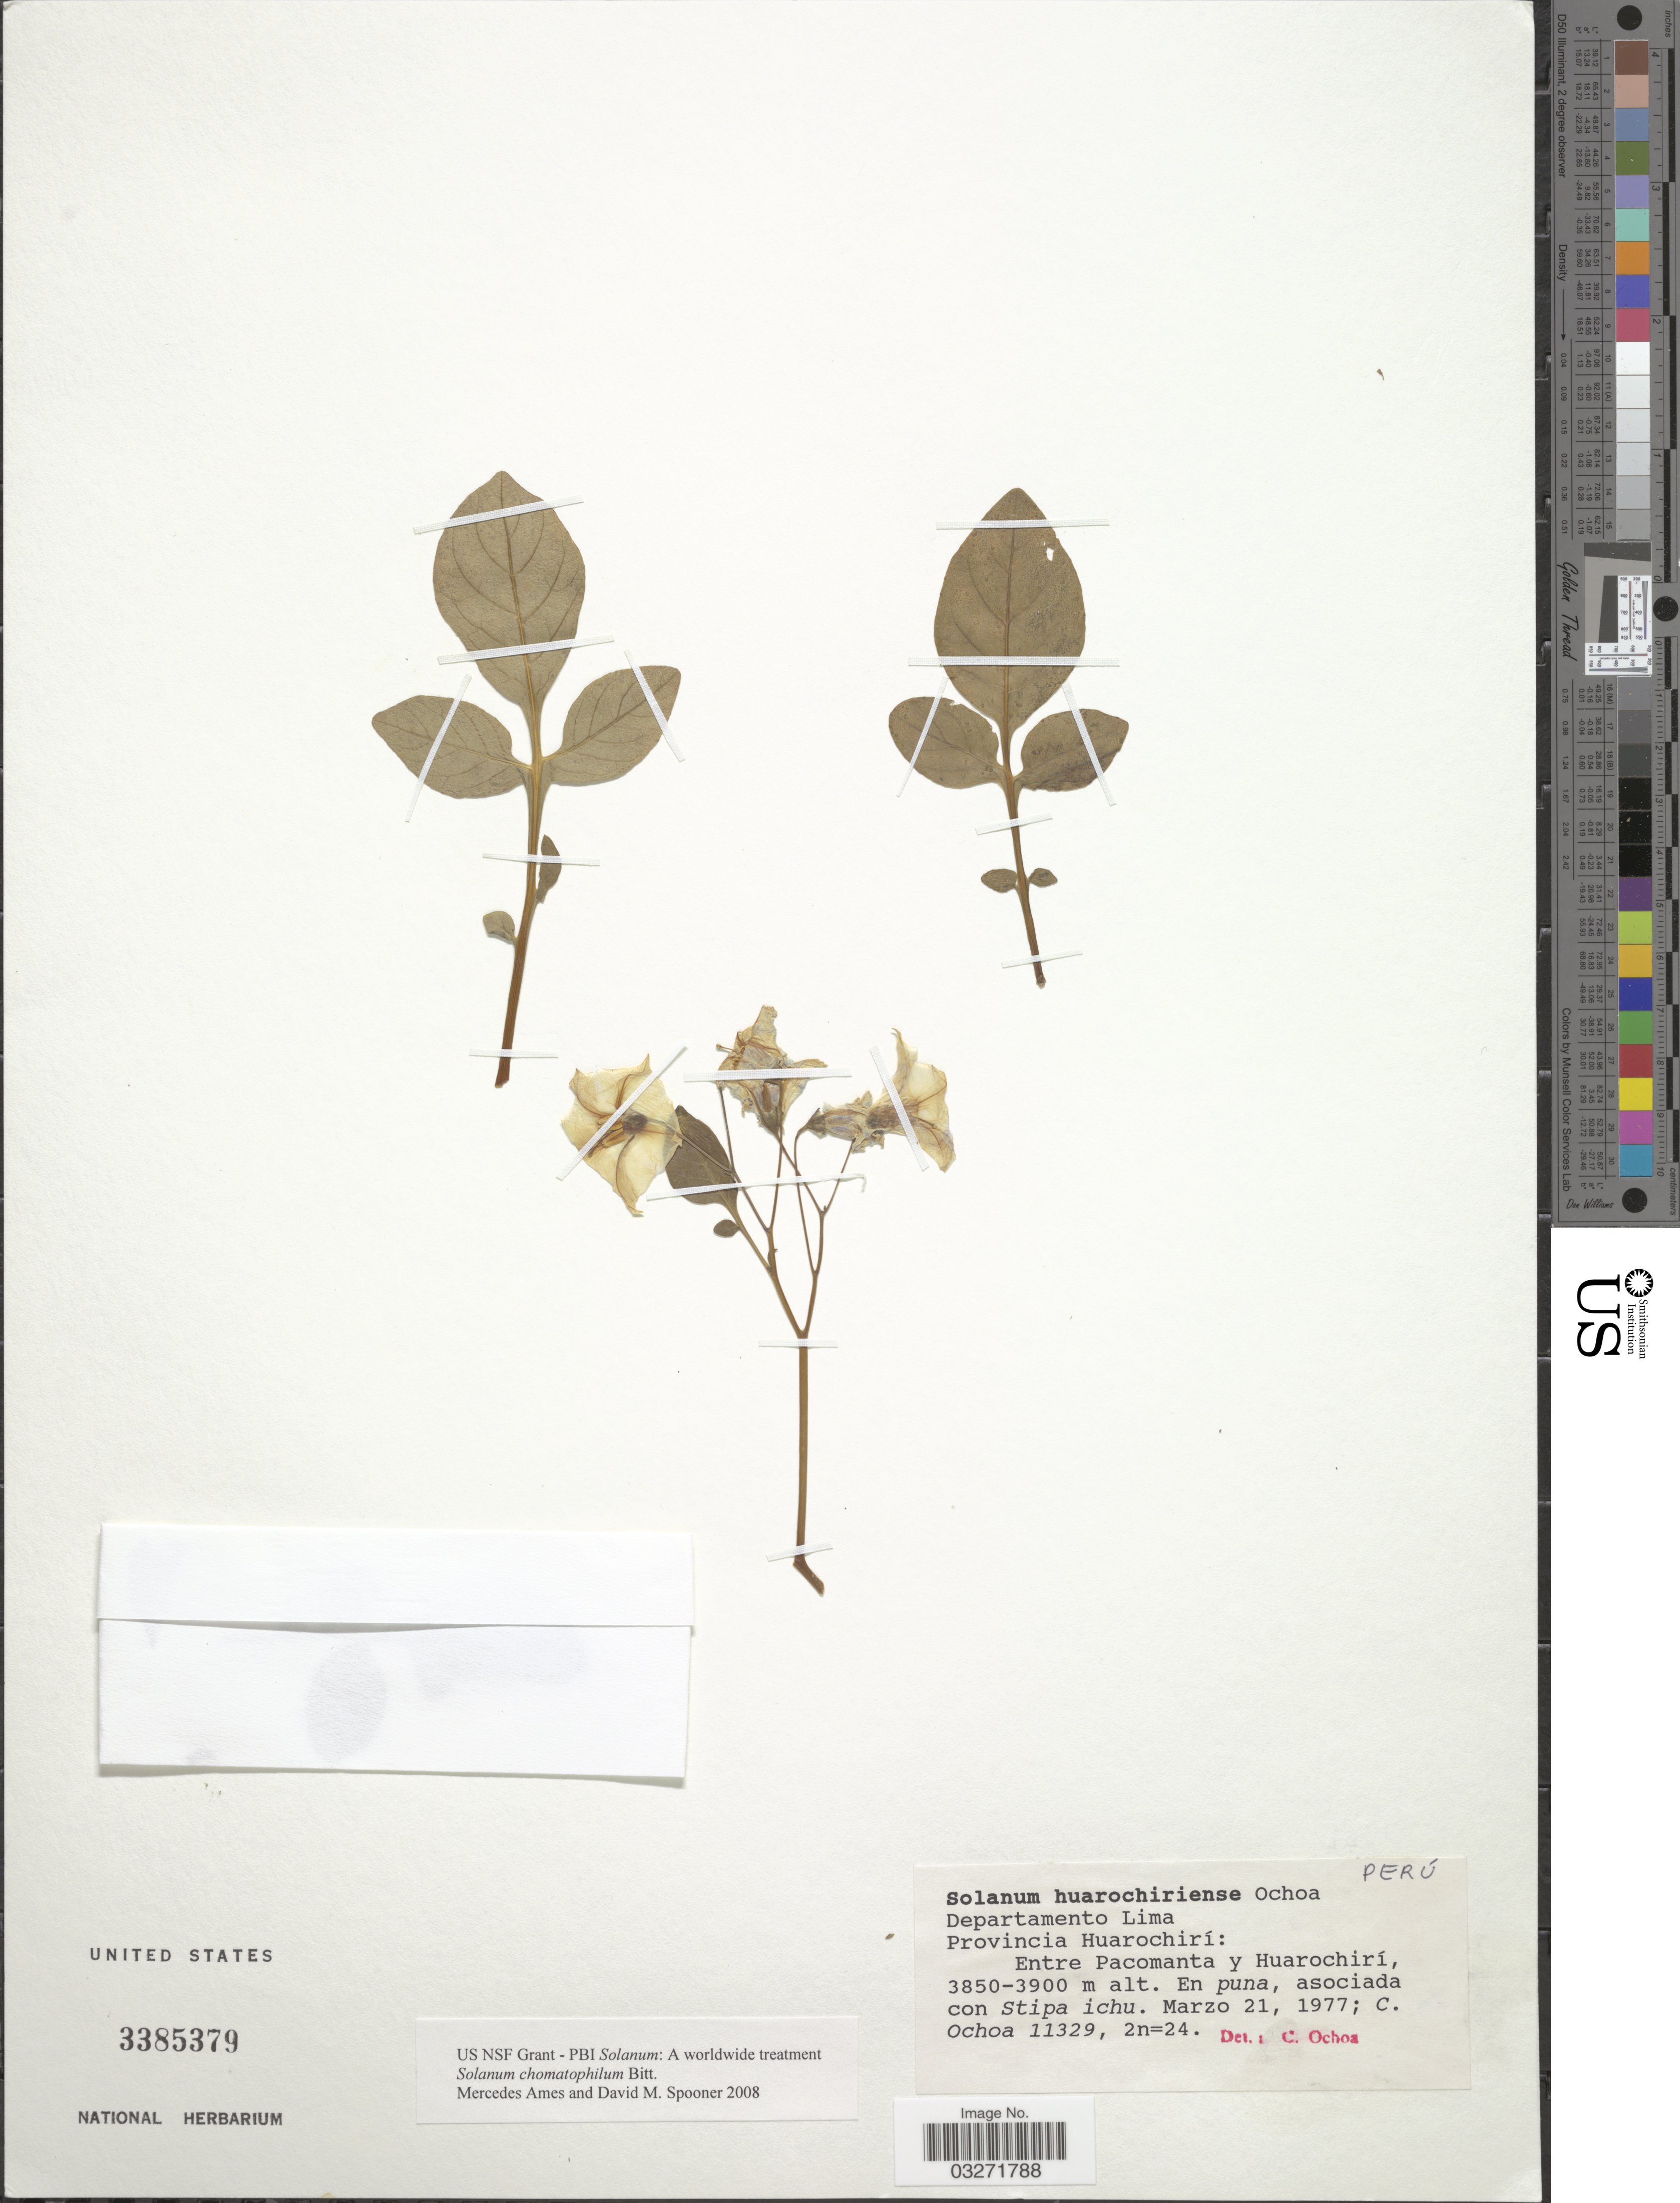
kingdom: Plantae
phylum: Tracheophyta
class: Magnoliopsida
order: Solanales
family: Solanaceae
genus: Solanum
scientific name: Solanum chomatophilum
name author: Bitter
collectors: C. Ochoa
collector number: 11329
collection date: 1977-03-21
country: Peru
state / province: Lima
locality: Departamento Lima. Provincia Huarochirí: Entre Pacomanta y Huarochirí.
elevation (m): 3850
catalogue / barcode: US 3385379